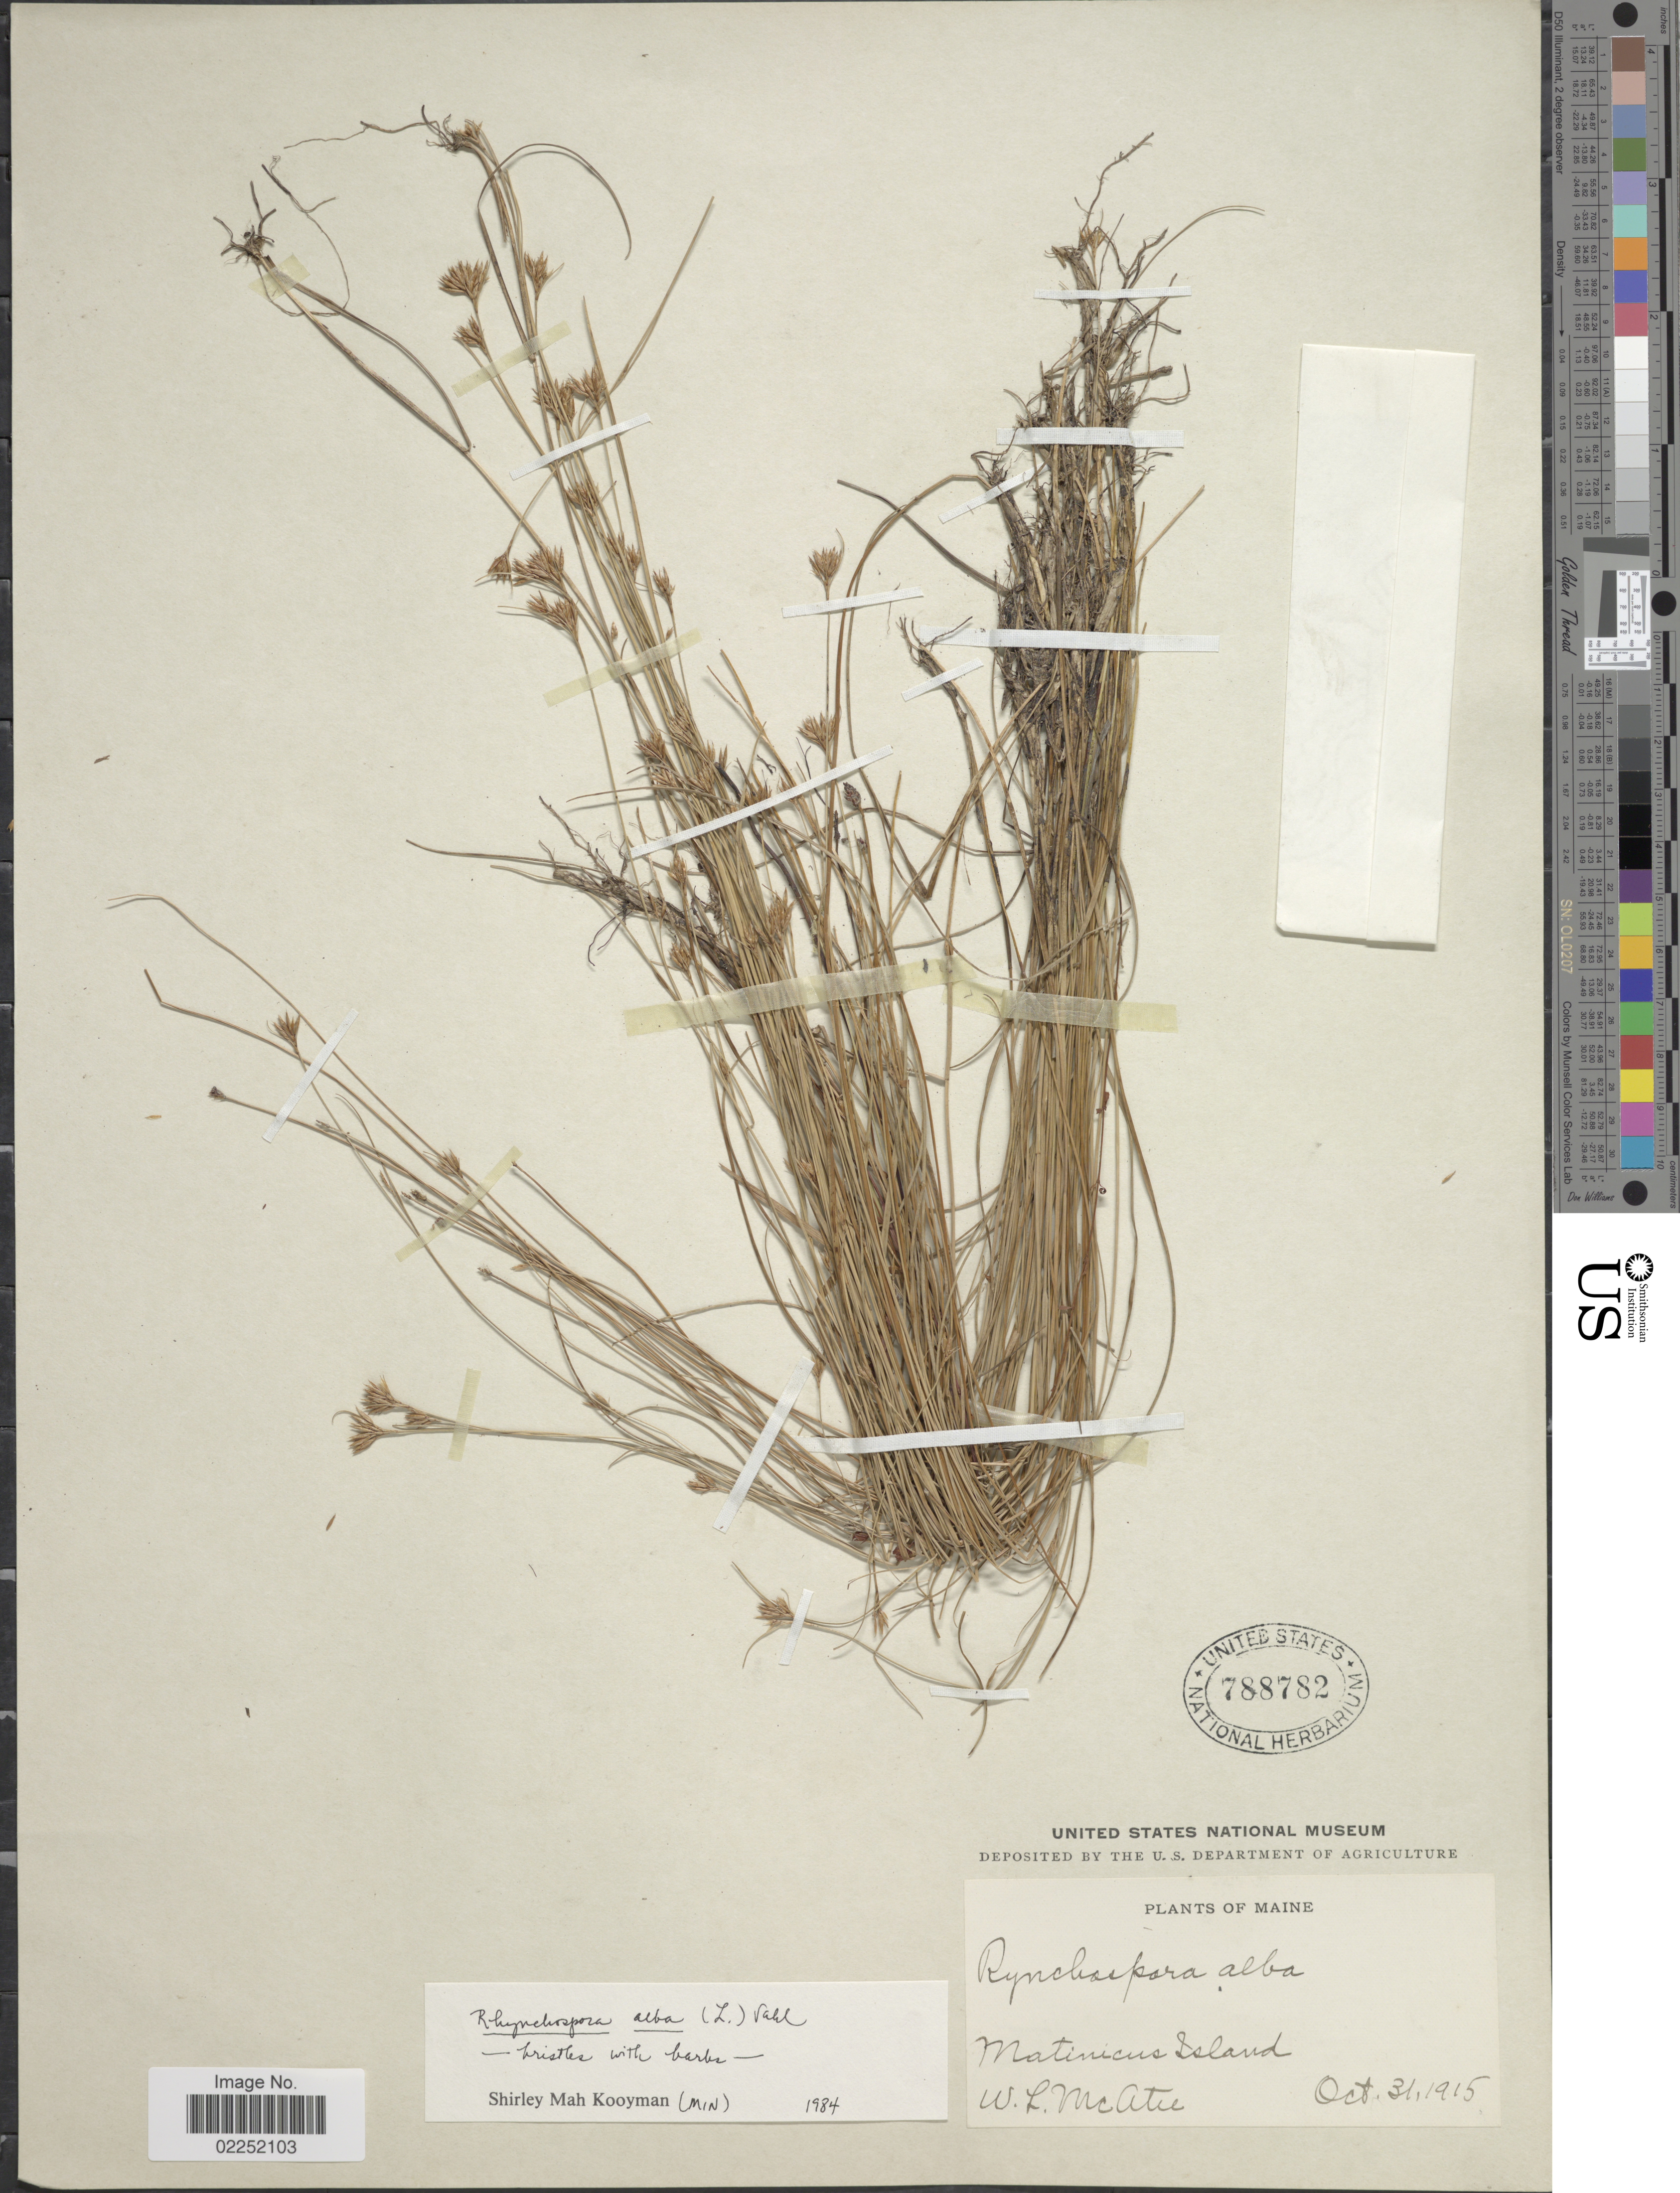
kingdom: Plantae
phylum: Tracheophyta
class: Liliopsida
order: Poales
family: Cyperaceae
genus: Rhynchospora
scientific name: Rhynchospora alba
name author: (L.) Vahl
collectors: W. McAtic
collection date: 1915-10-31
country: United States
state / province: Maine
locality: Matinicus Island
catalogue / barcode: US 788782